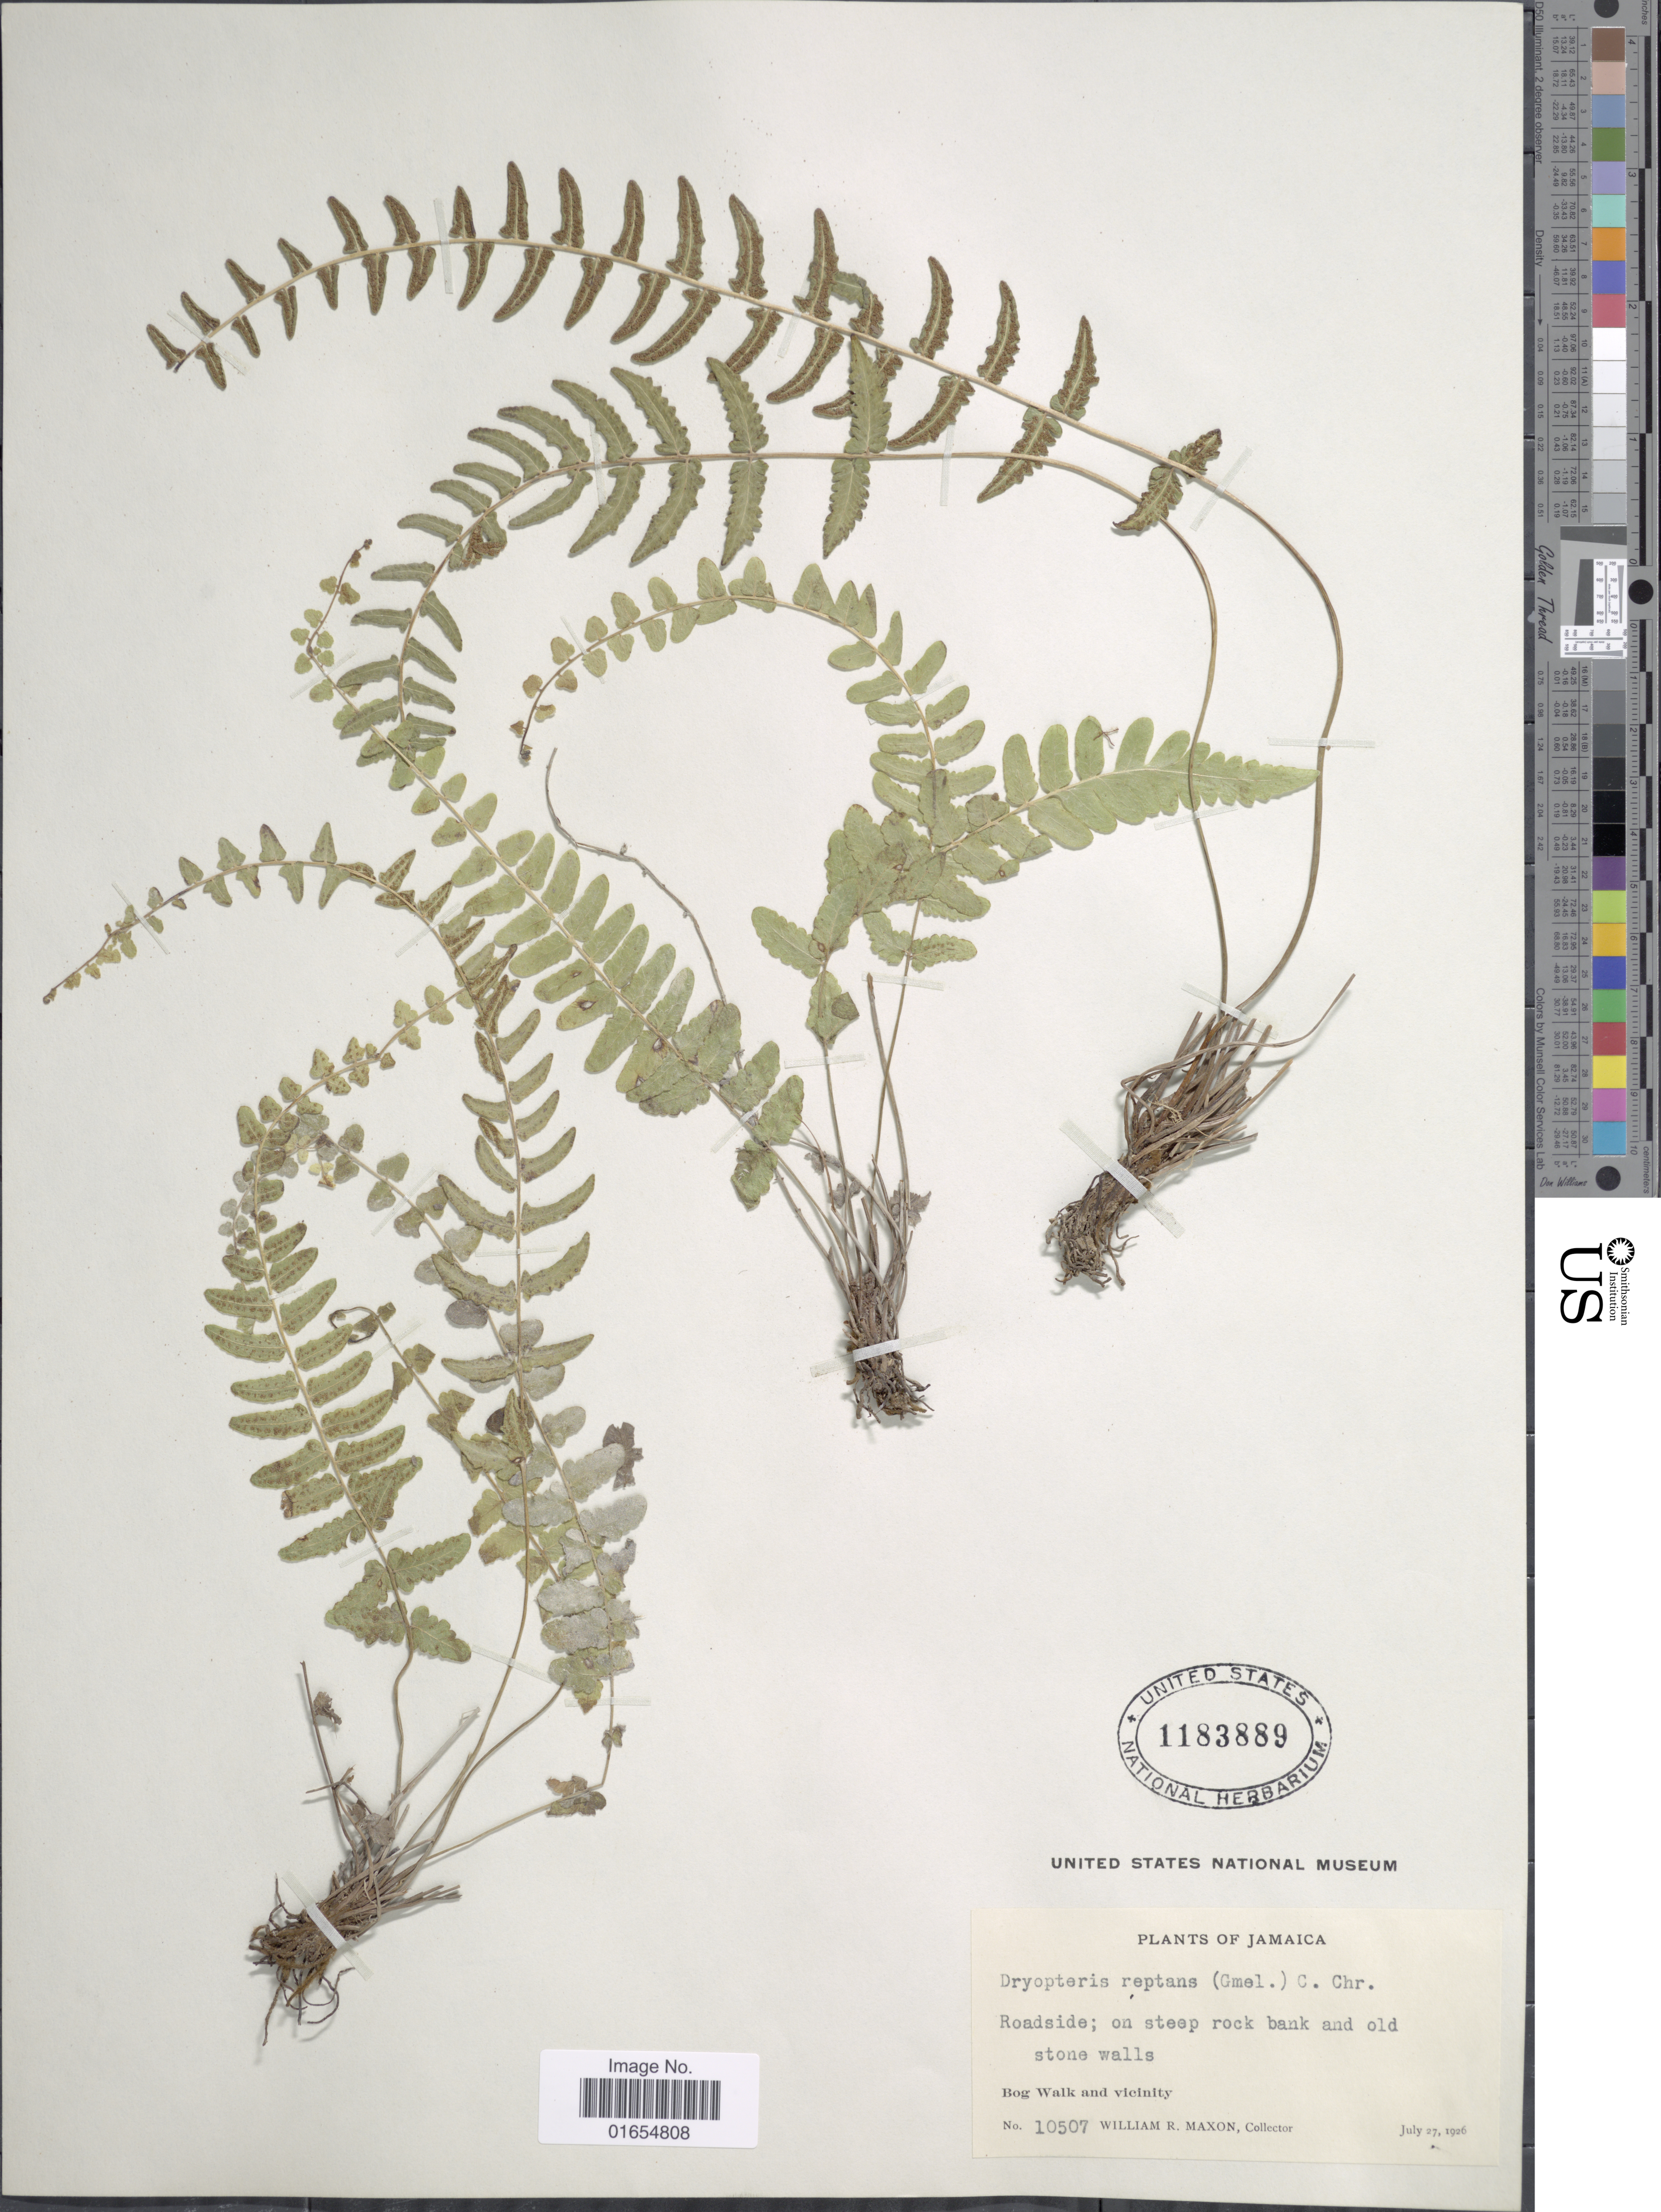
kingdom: Plantae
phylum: Tracheophyta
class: Polypodiopsida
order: Polypodiales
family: Thelypteridaceae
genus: Goniopteris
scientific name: Goniopteris reptans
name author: (J.F. Gmel.) C. Presl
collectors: W. R. Maxon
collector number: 10507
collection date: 1926-07-27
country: Jamaica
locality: Roadside; on steep rock bank and old stone walls, Bog Walk and vicinity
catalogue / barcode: US 1183889